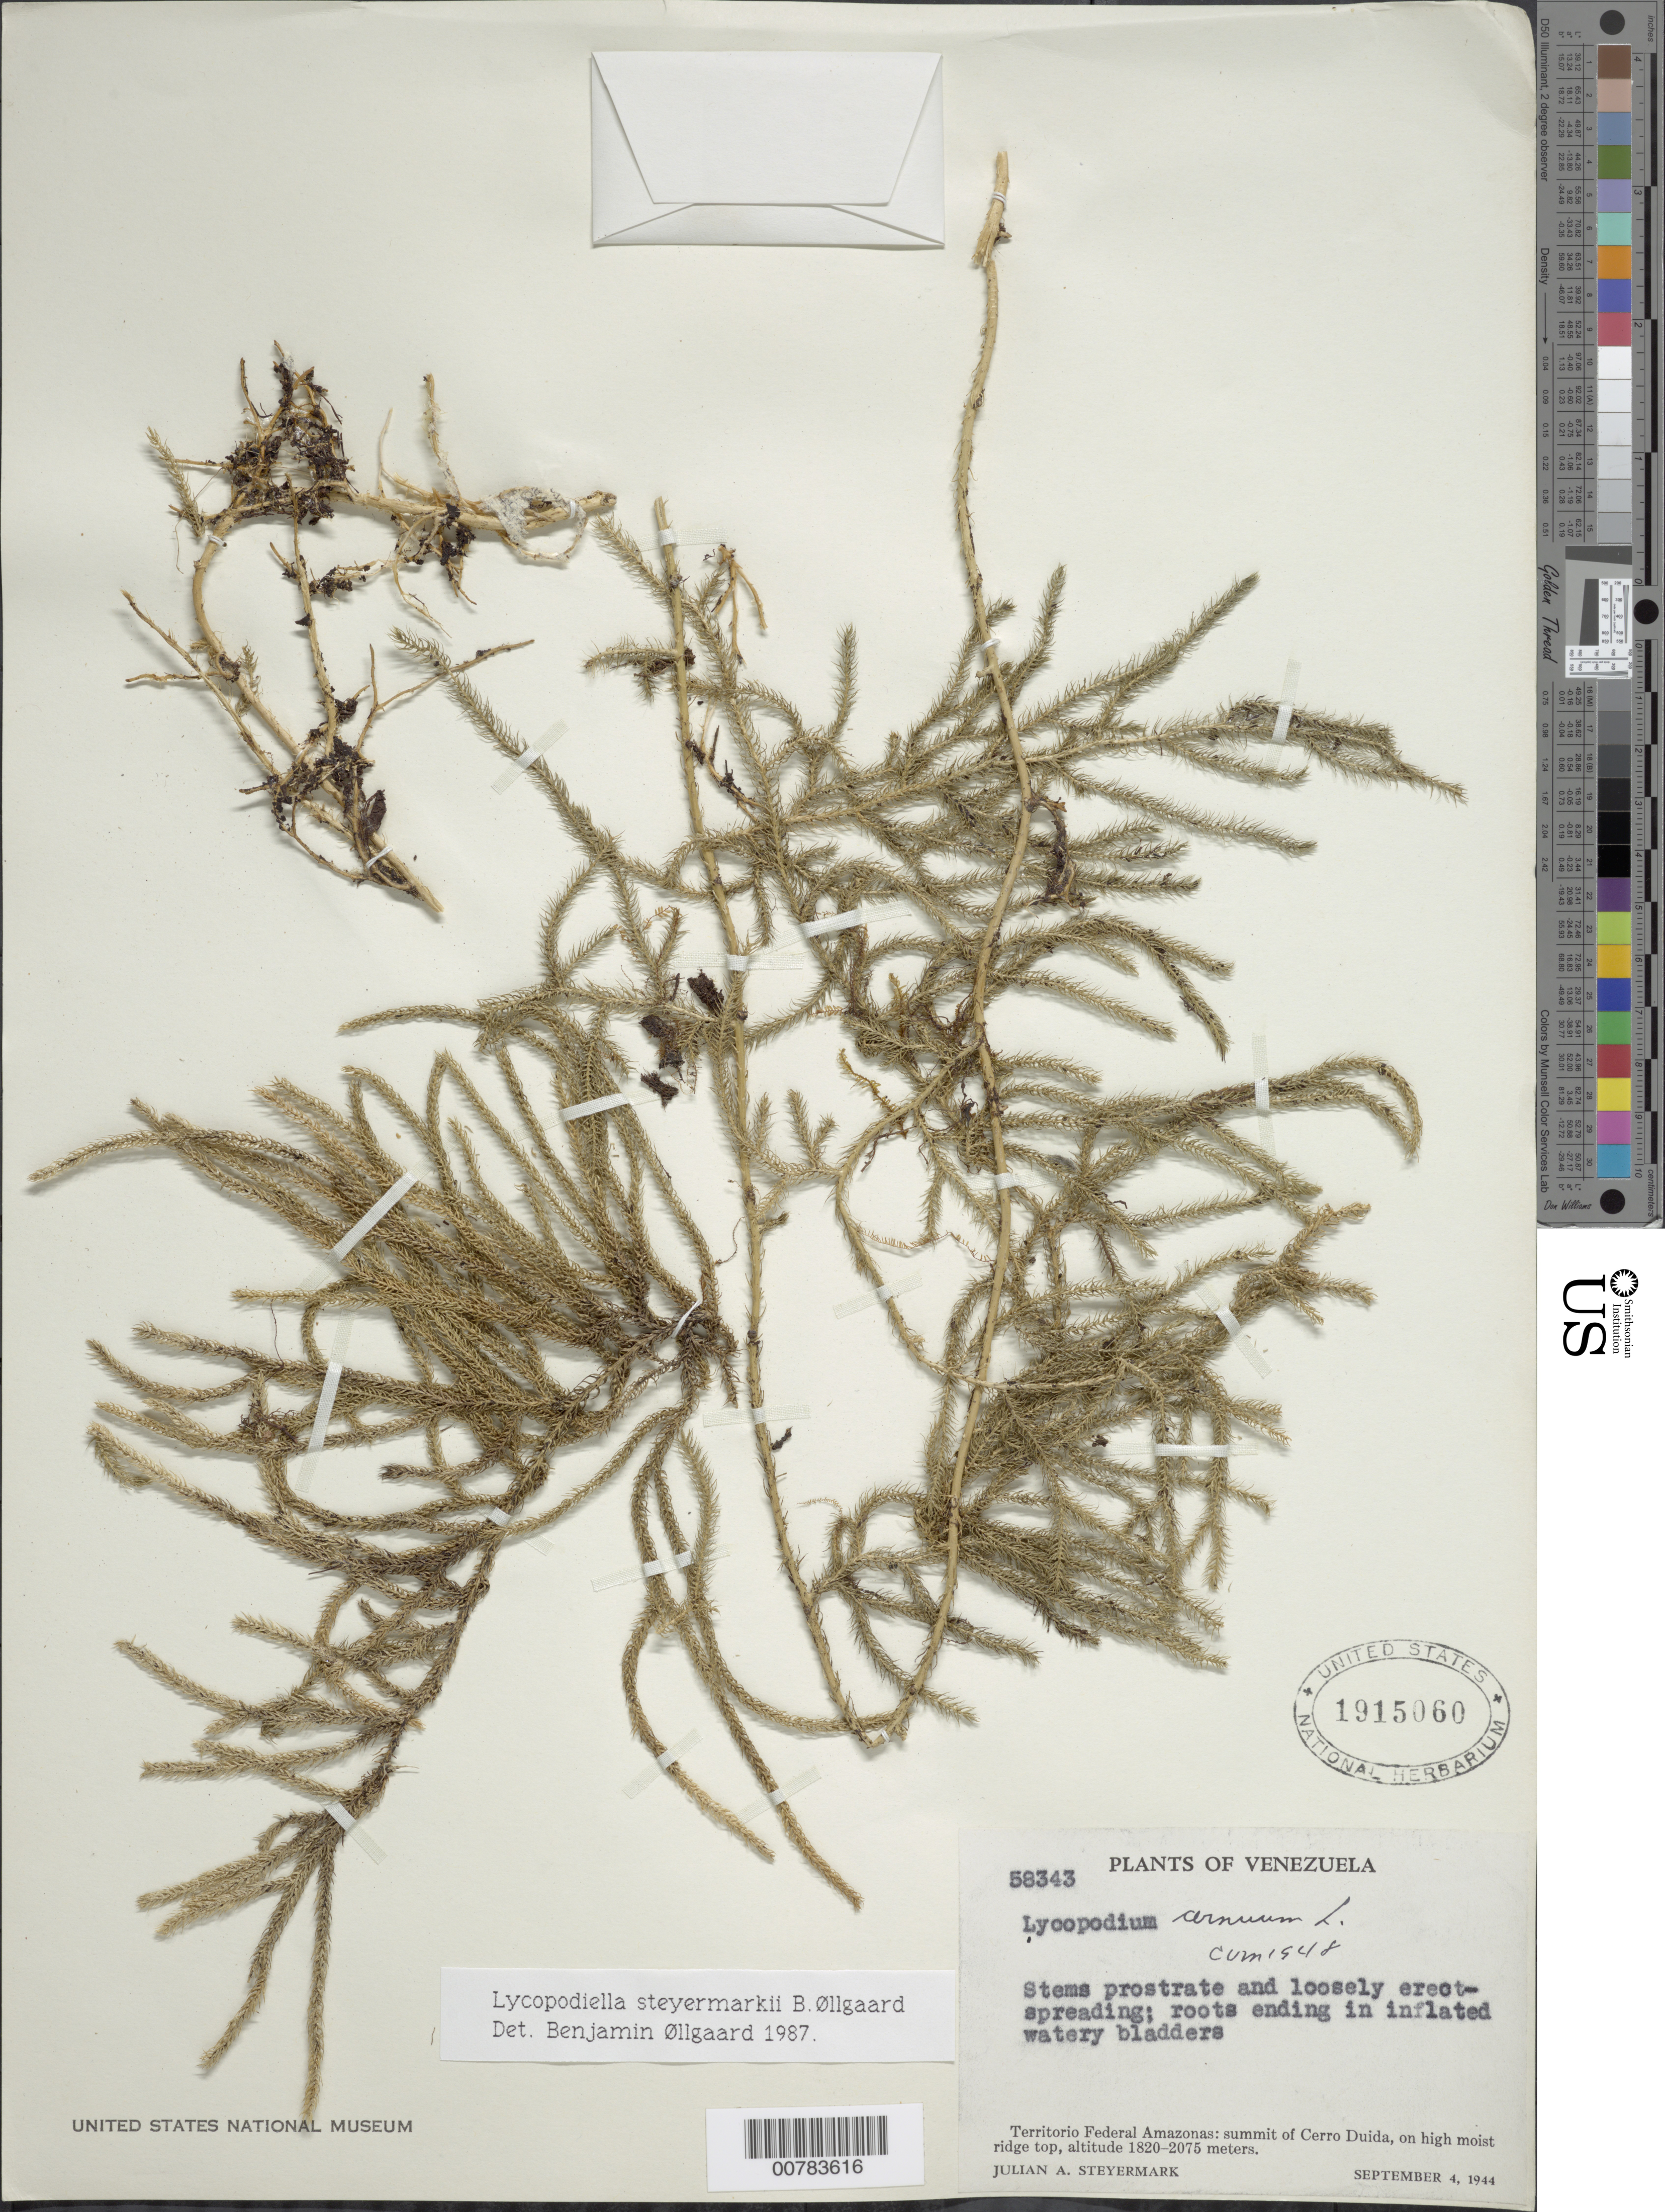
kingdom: Plantae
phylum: Tracheophyta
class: Lycopodiopsida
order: Lycopodiales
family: Lycopodiaceae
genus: Palhinhaea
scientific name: Palhinhaea steyermarkii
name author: (B. Øllg.) Holub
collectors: J. Steyermark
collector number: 58343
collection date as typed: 4-Sep-44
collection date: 1944-09-04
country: Venezuela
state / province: Amazonas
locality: Cerro Duida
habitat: Summit, on high moist ridge top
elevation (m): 1820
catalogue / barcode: US 1915060